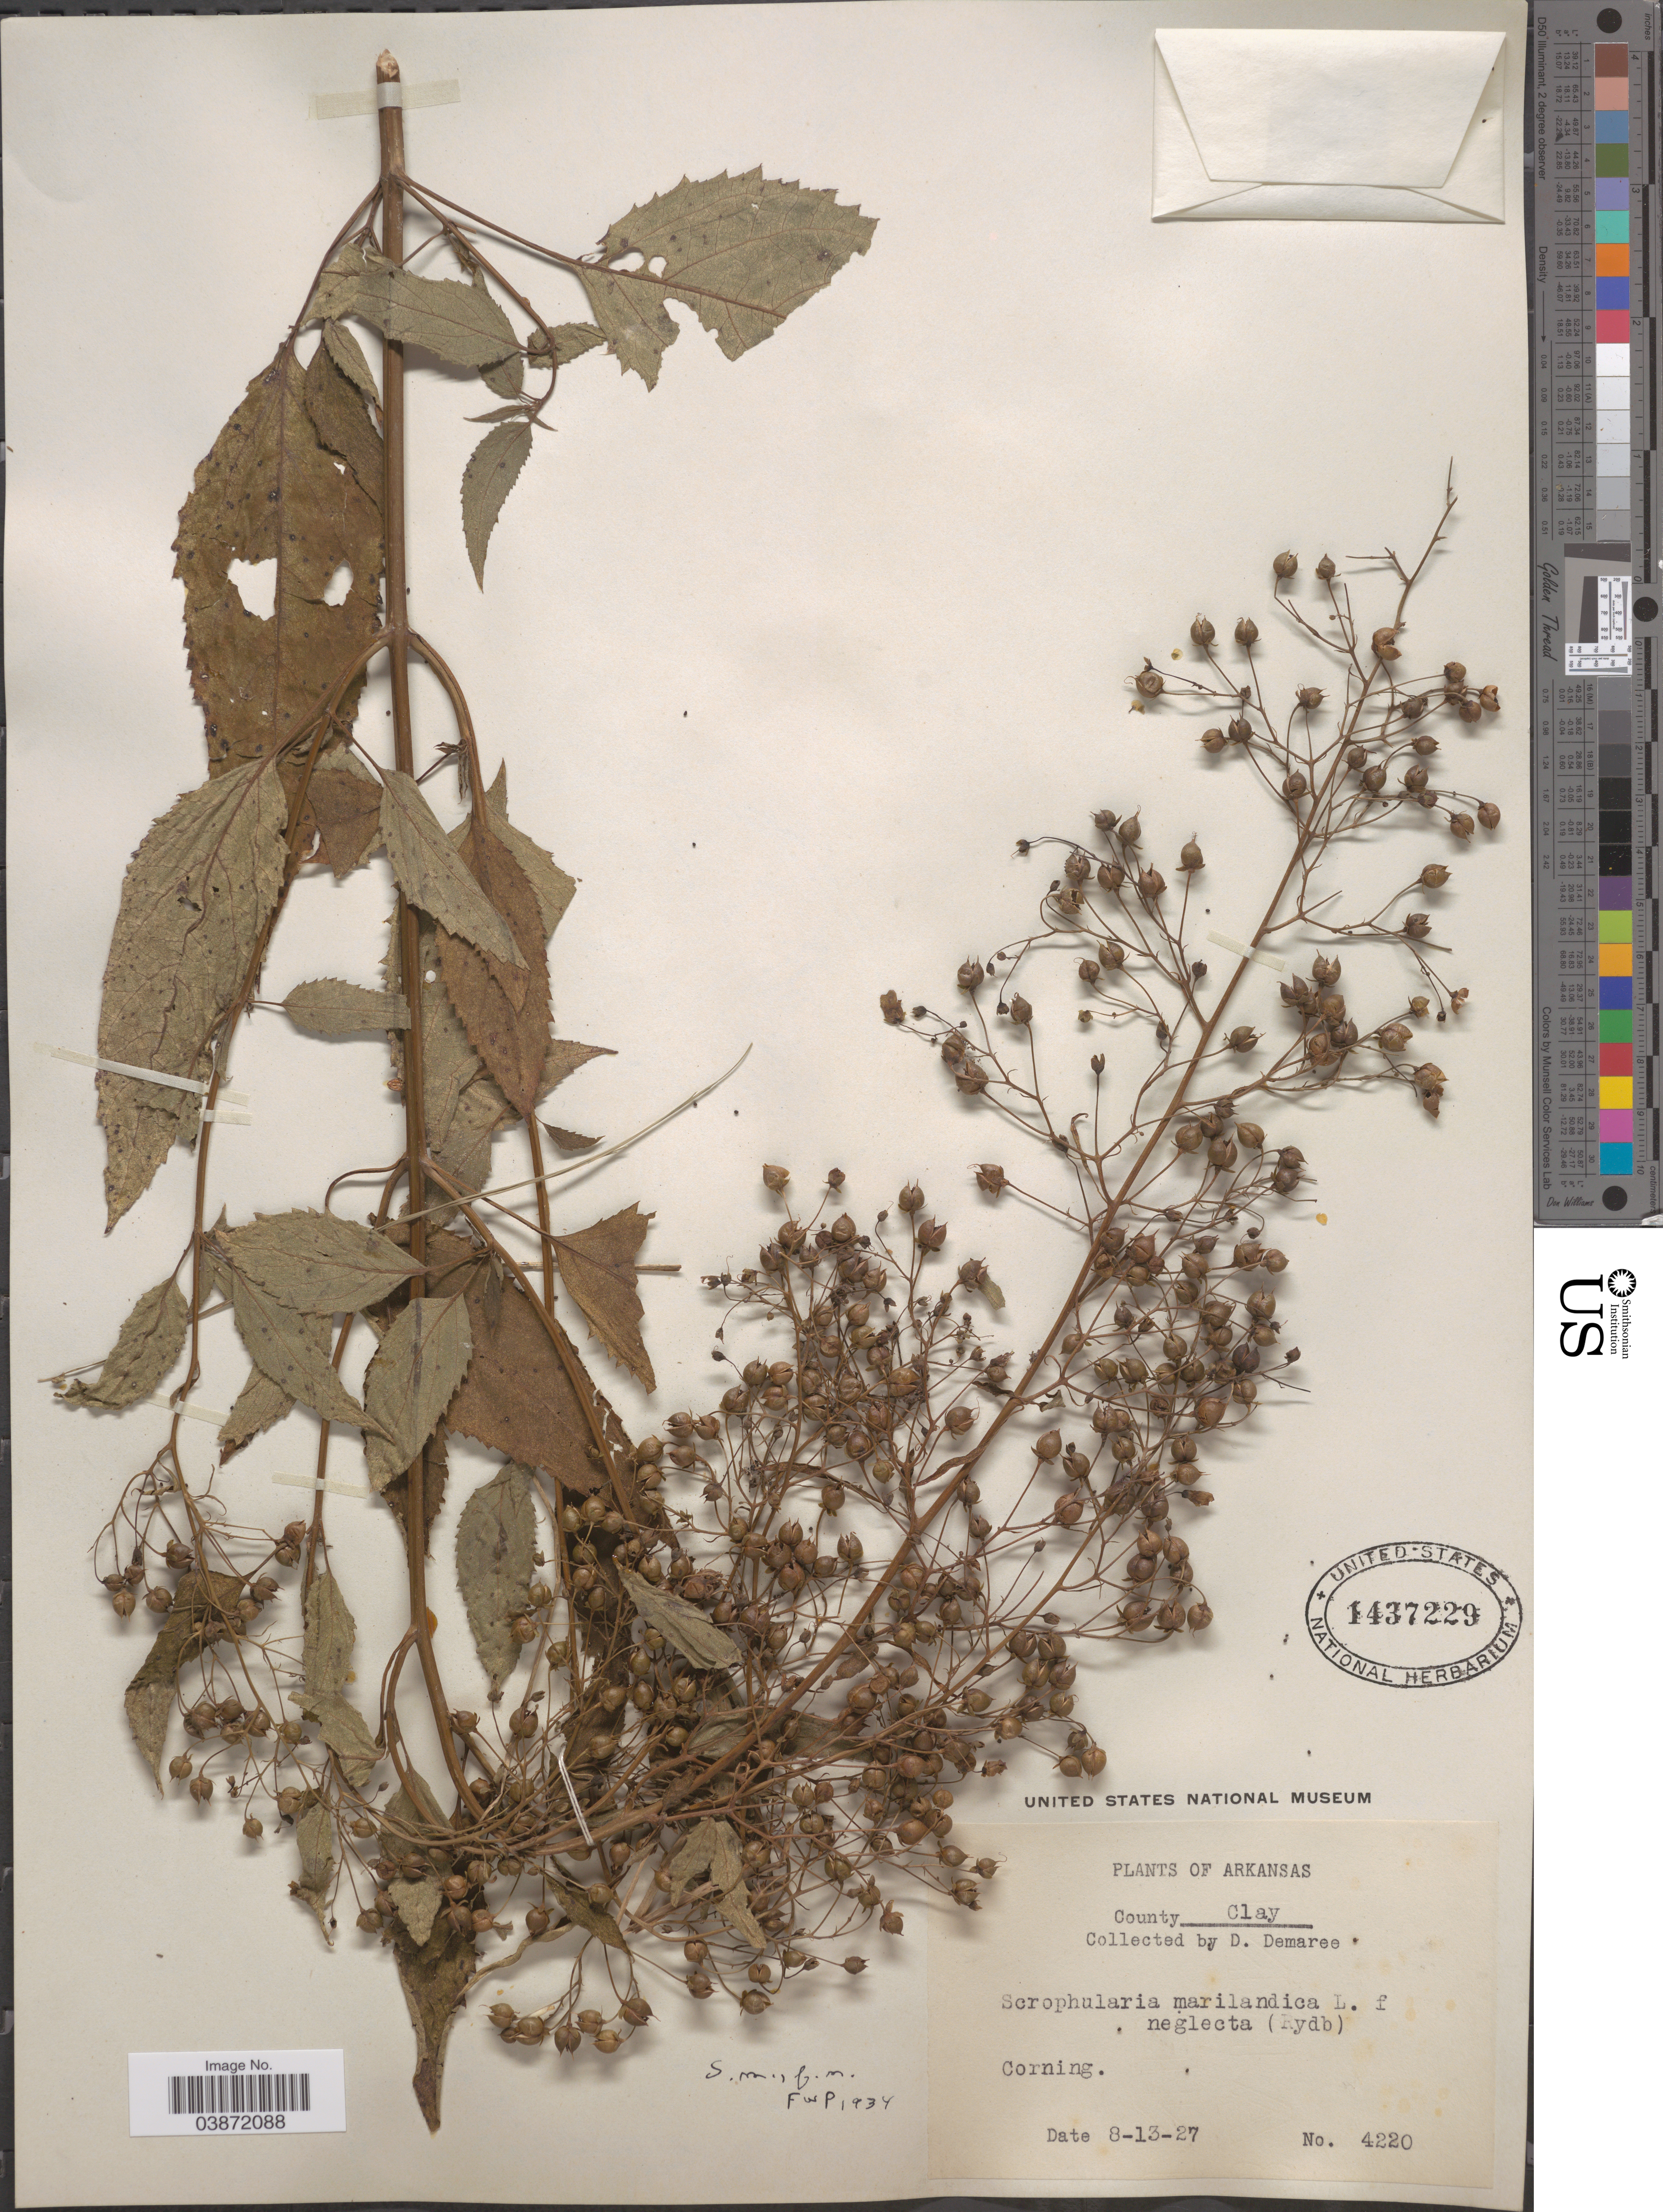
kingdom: Plantae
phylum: Tracheophyta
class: Magnoliopsida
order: Lamiales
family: Scrophulariaceae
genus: Scrophularia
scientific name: Scrophularia marilandica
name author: L.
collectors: D. Demaree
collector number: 4220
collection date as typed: Transcribed d/m/y: 13/8/27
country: United States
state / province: Arkansas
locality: County Clay. Corning.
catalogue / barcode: US 1437229